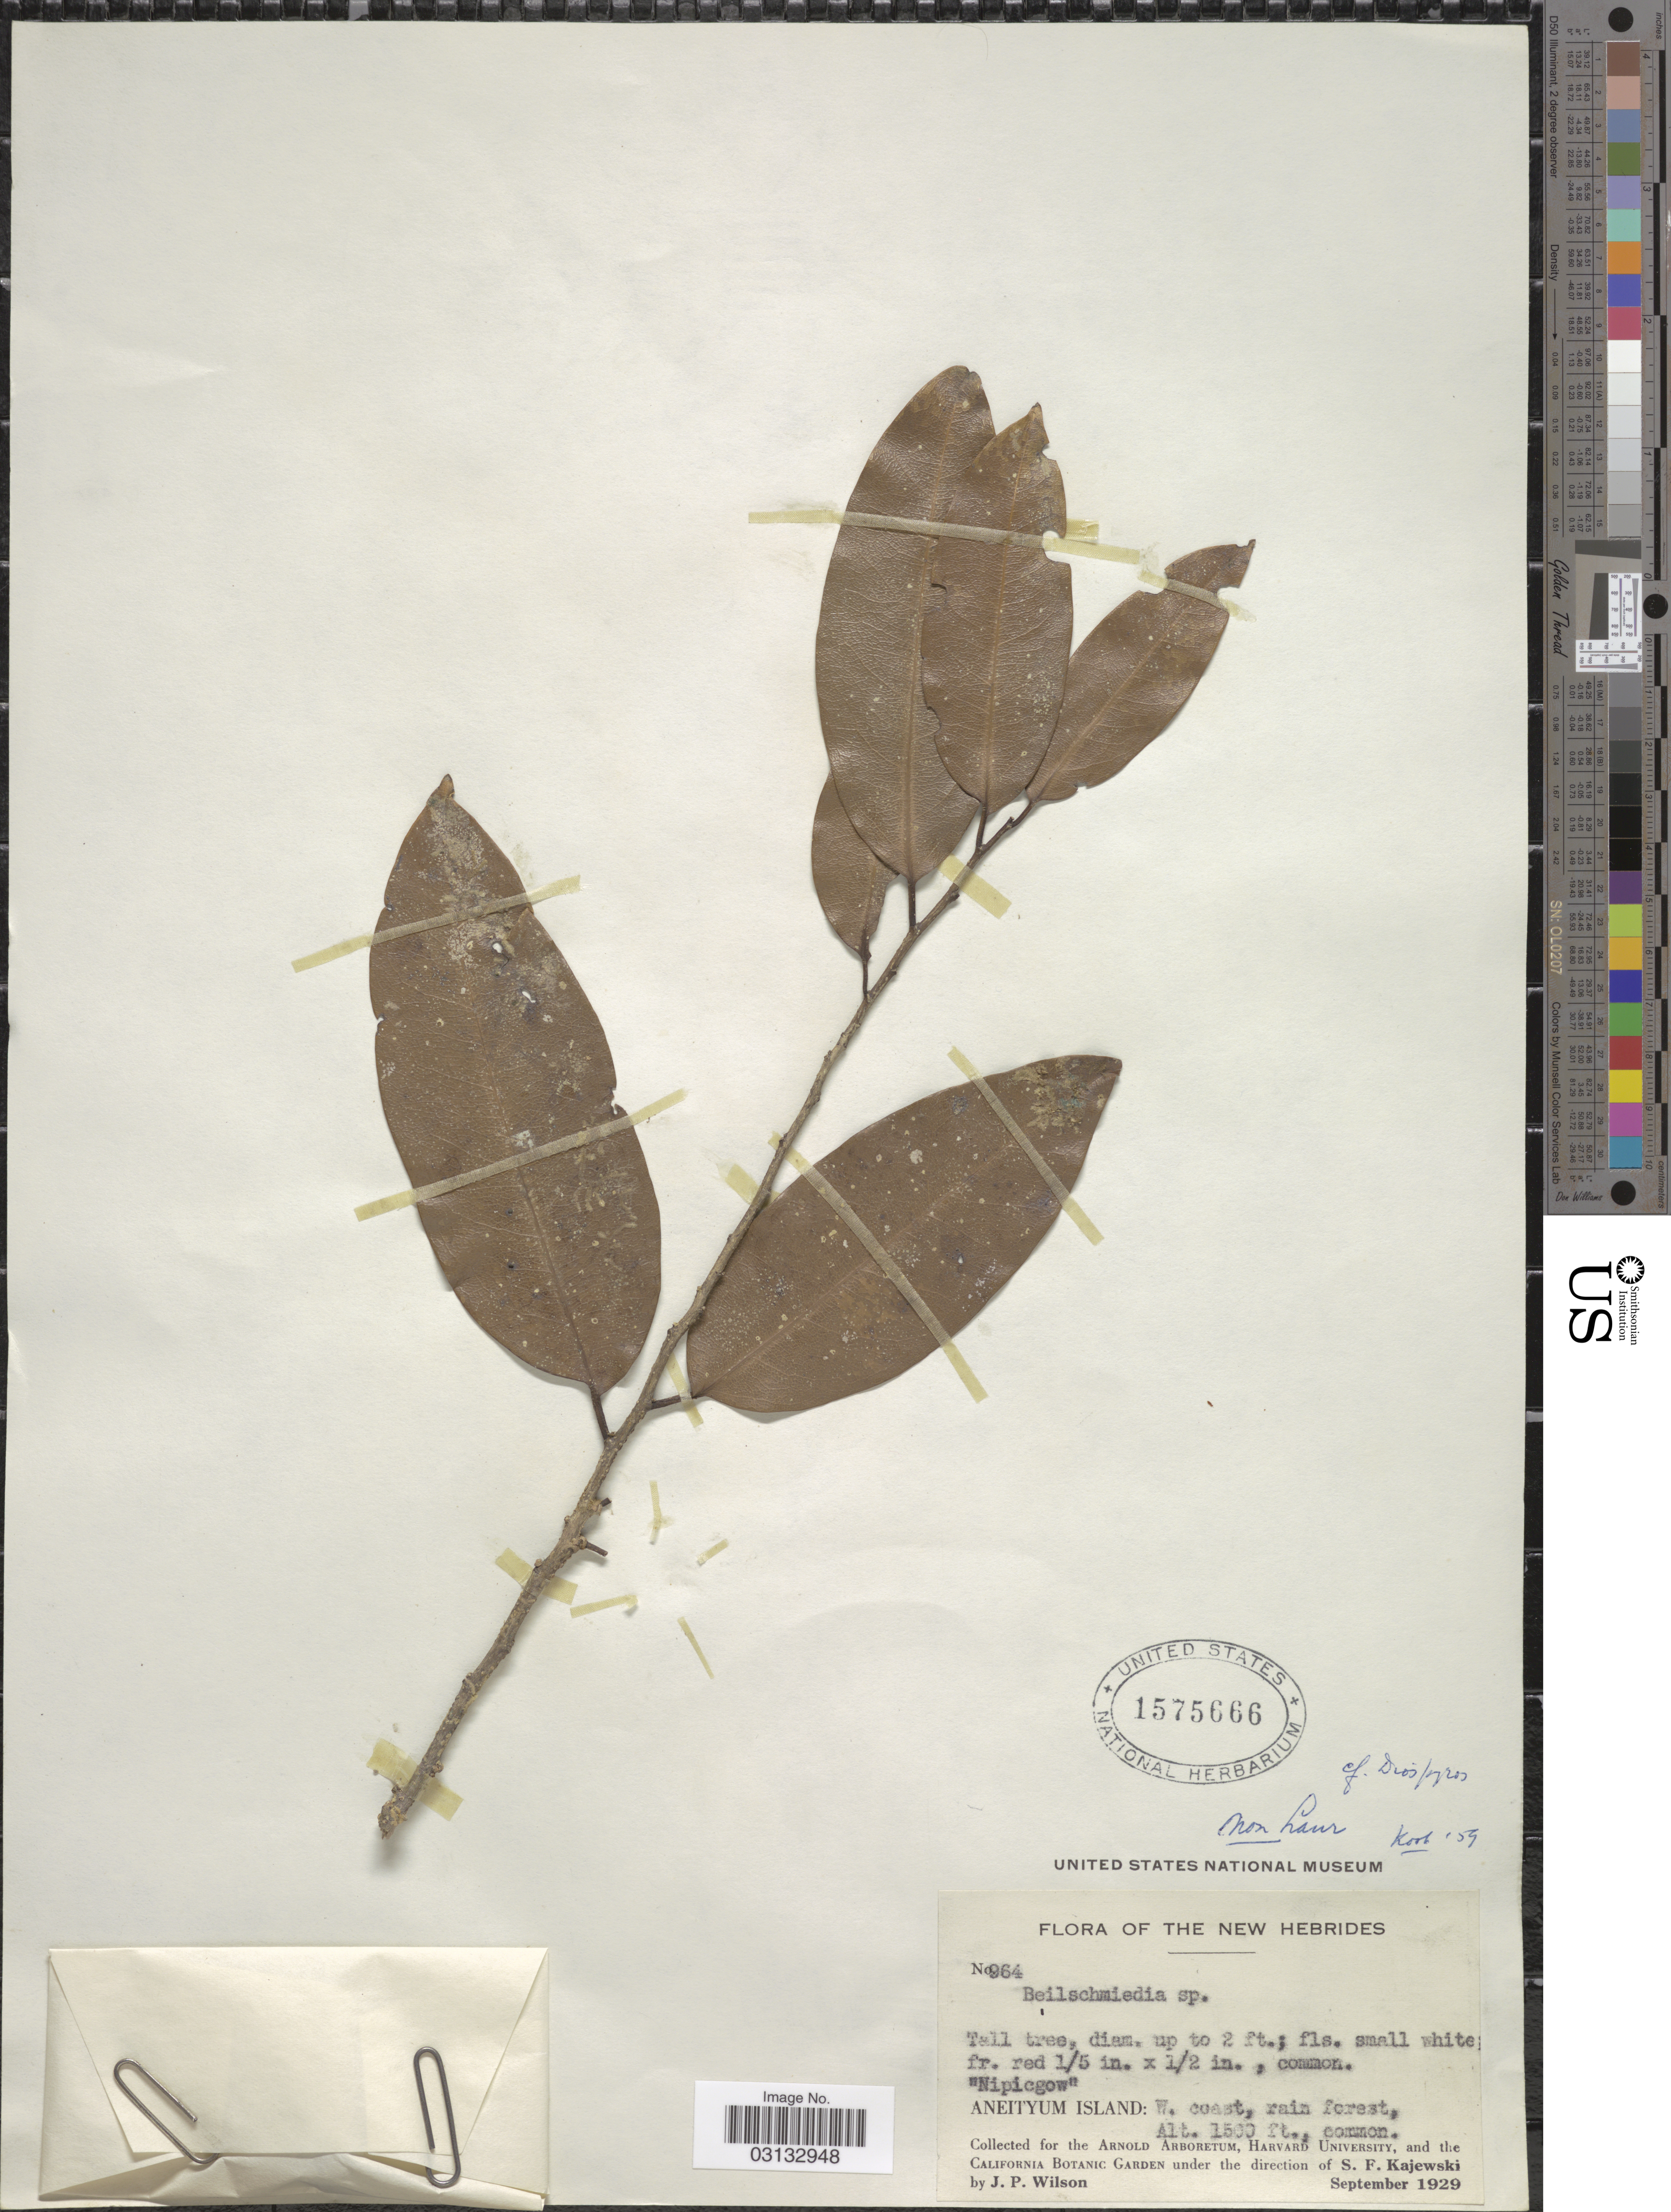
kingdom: Plantae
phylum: Tracheophyta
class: Magnoliopsida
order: Ericales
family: Ebenaceae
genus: Diospyros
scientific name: Diospyros sp.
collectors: J. P. Wilson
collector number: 964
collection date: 1929-09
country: Vanuatu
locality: The New Hebrides. Aneityum Island: W. coast, rain forest.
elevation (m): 457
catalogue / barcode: US 1575666